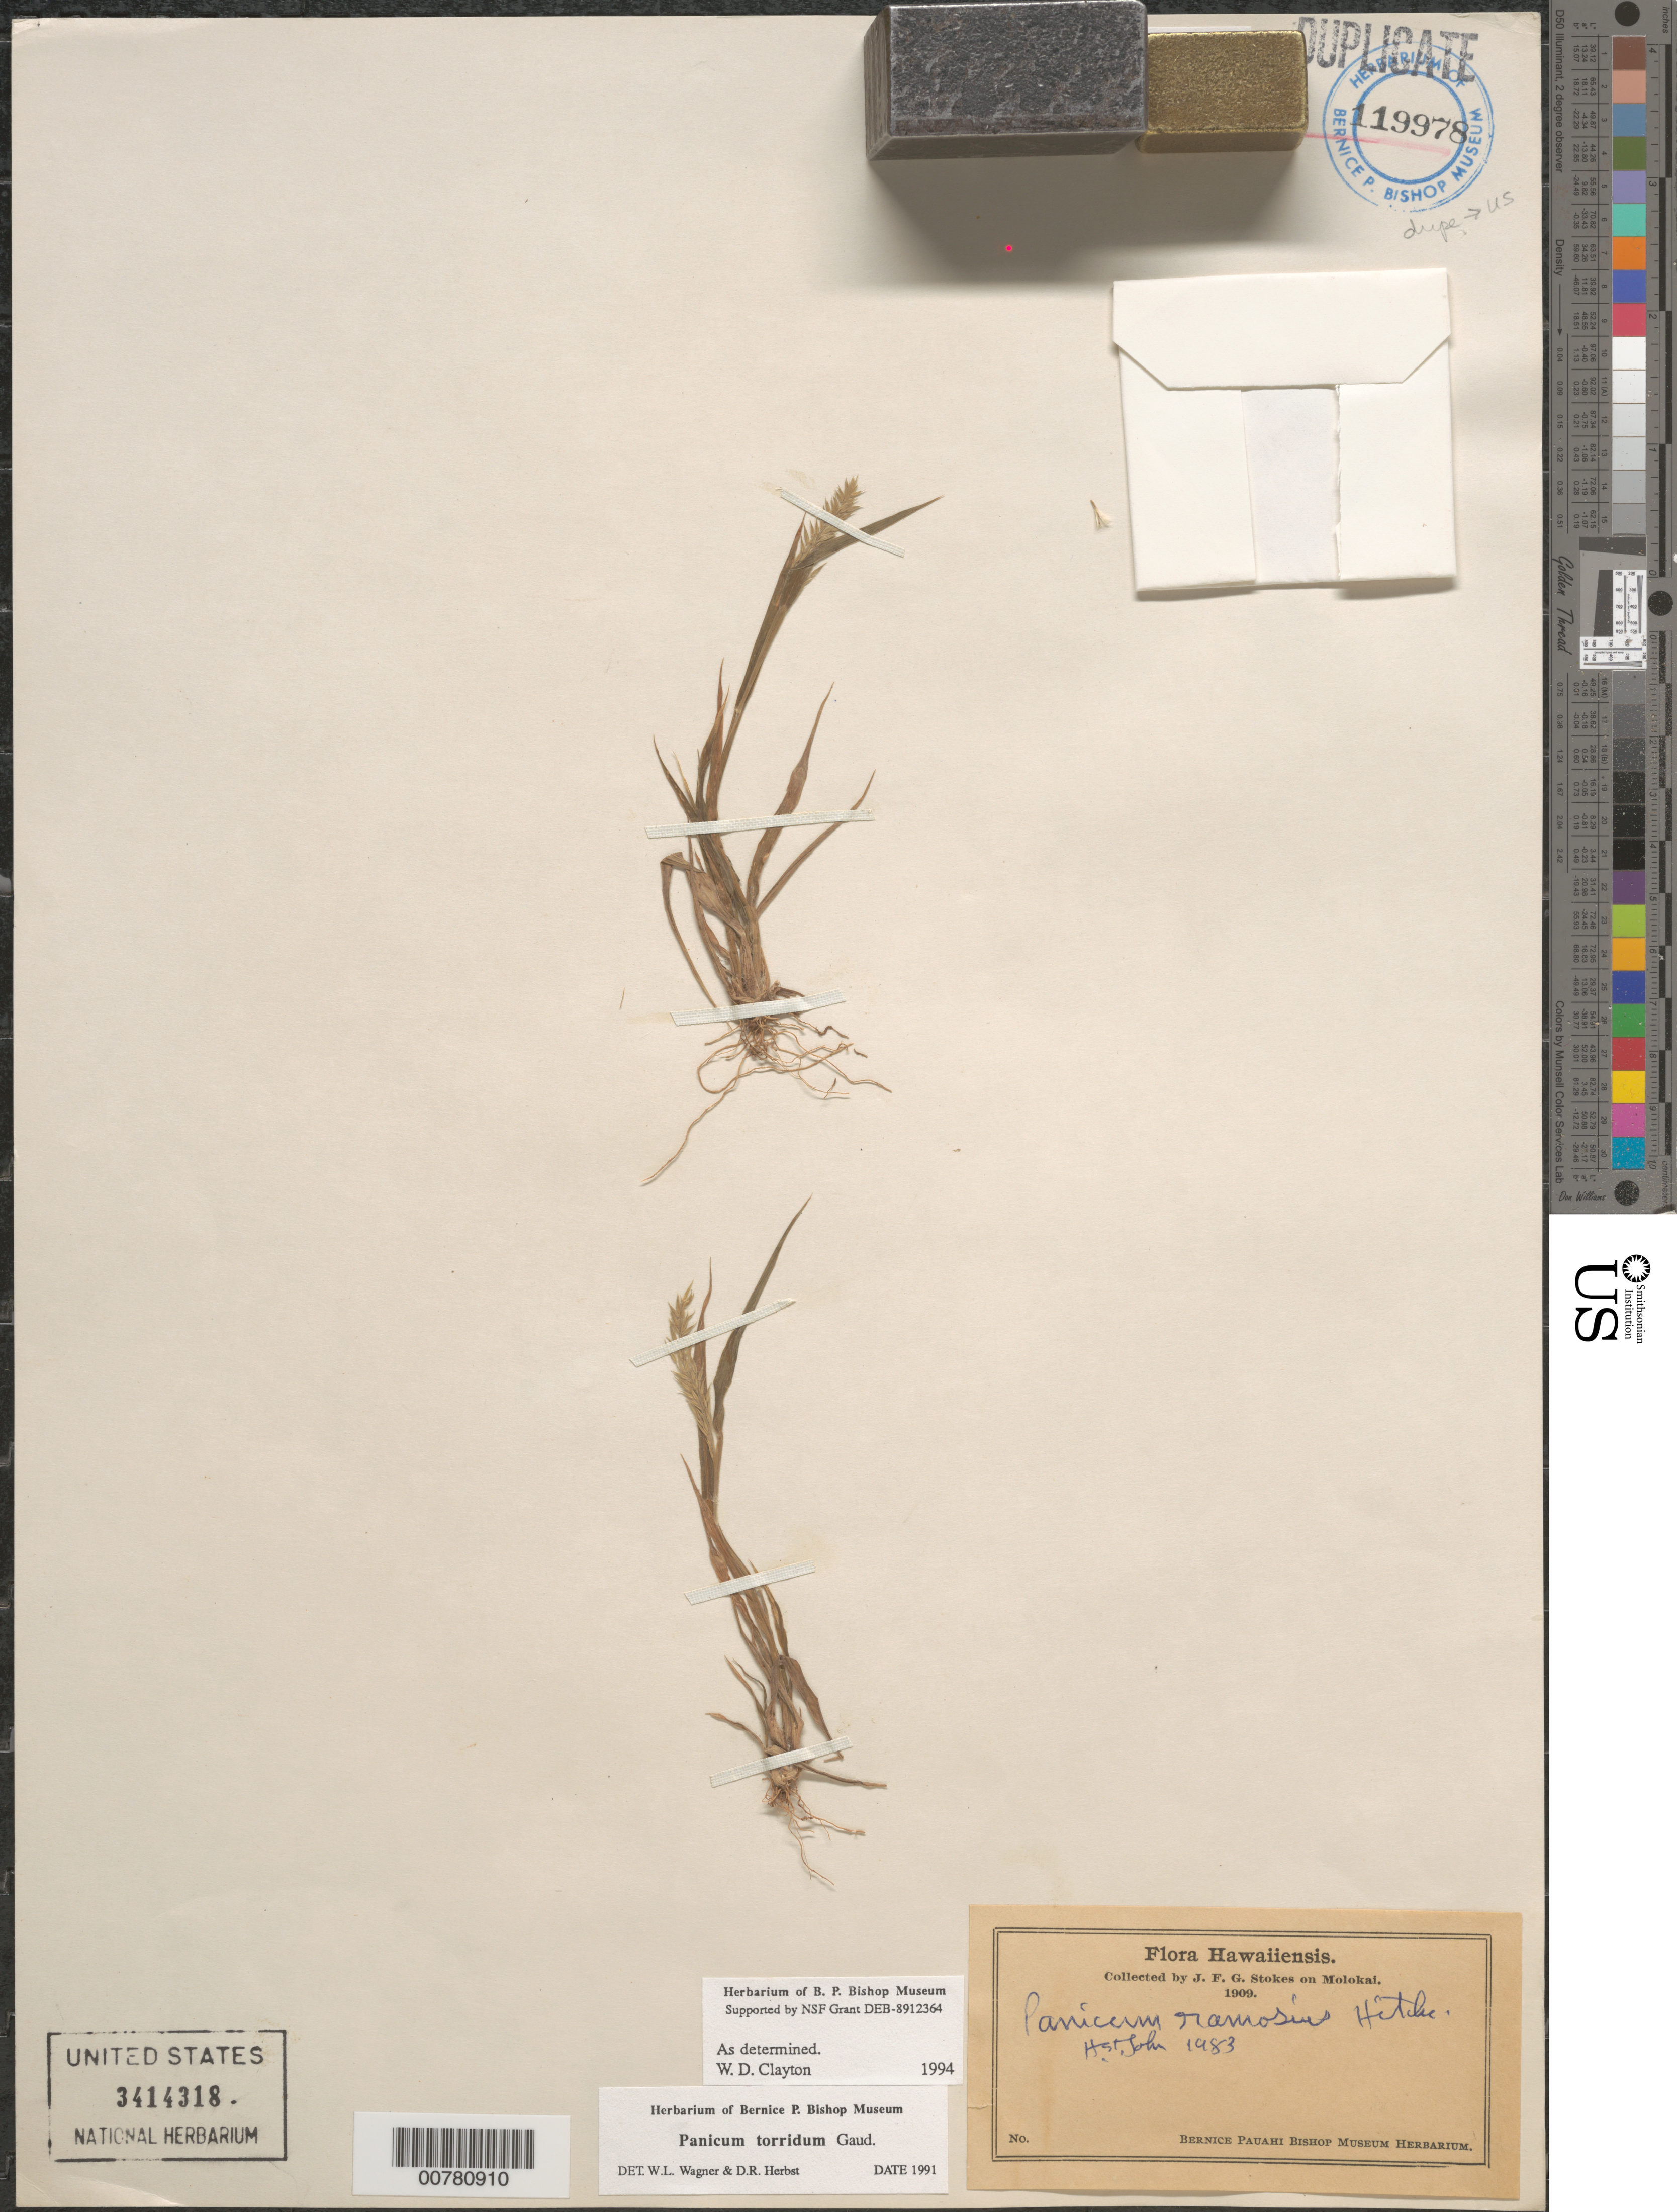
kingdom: Plantae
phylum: Tracheophyta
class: Liliopsida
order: Poales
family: Poaceae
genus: Panicum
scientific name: Panicum torridum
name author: Gaudich.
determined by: Clayton, W. D.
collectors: J. F. G. Stokes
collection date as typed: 1909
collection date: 1909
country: United States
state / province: Hawaii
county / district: Maui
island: Moloka'i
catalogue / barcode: US 3414318